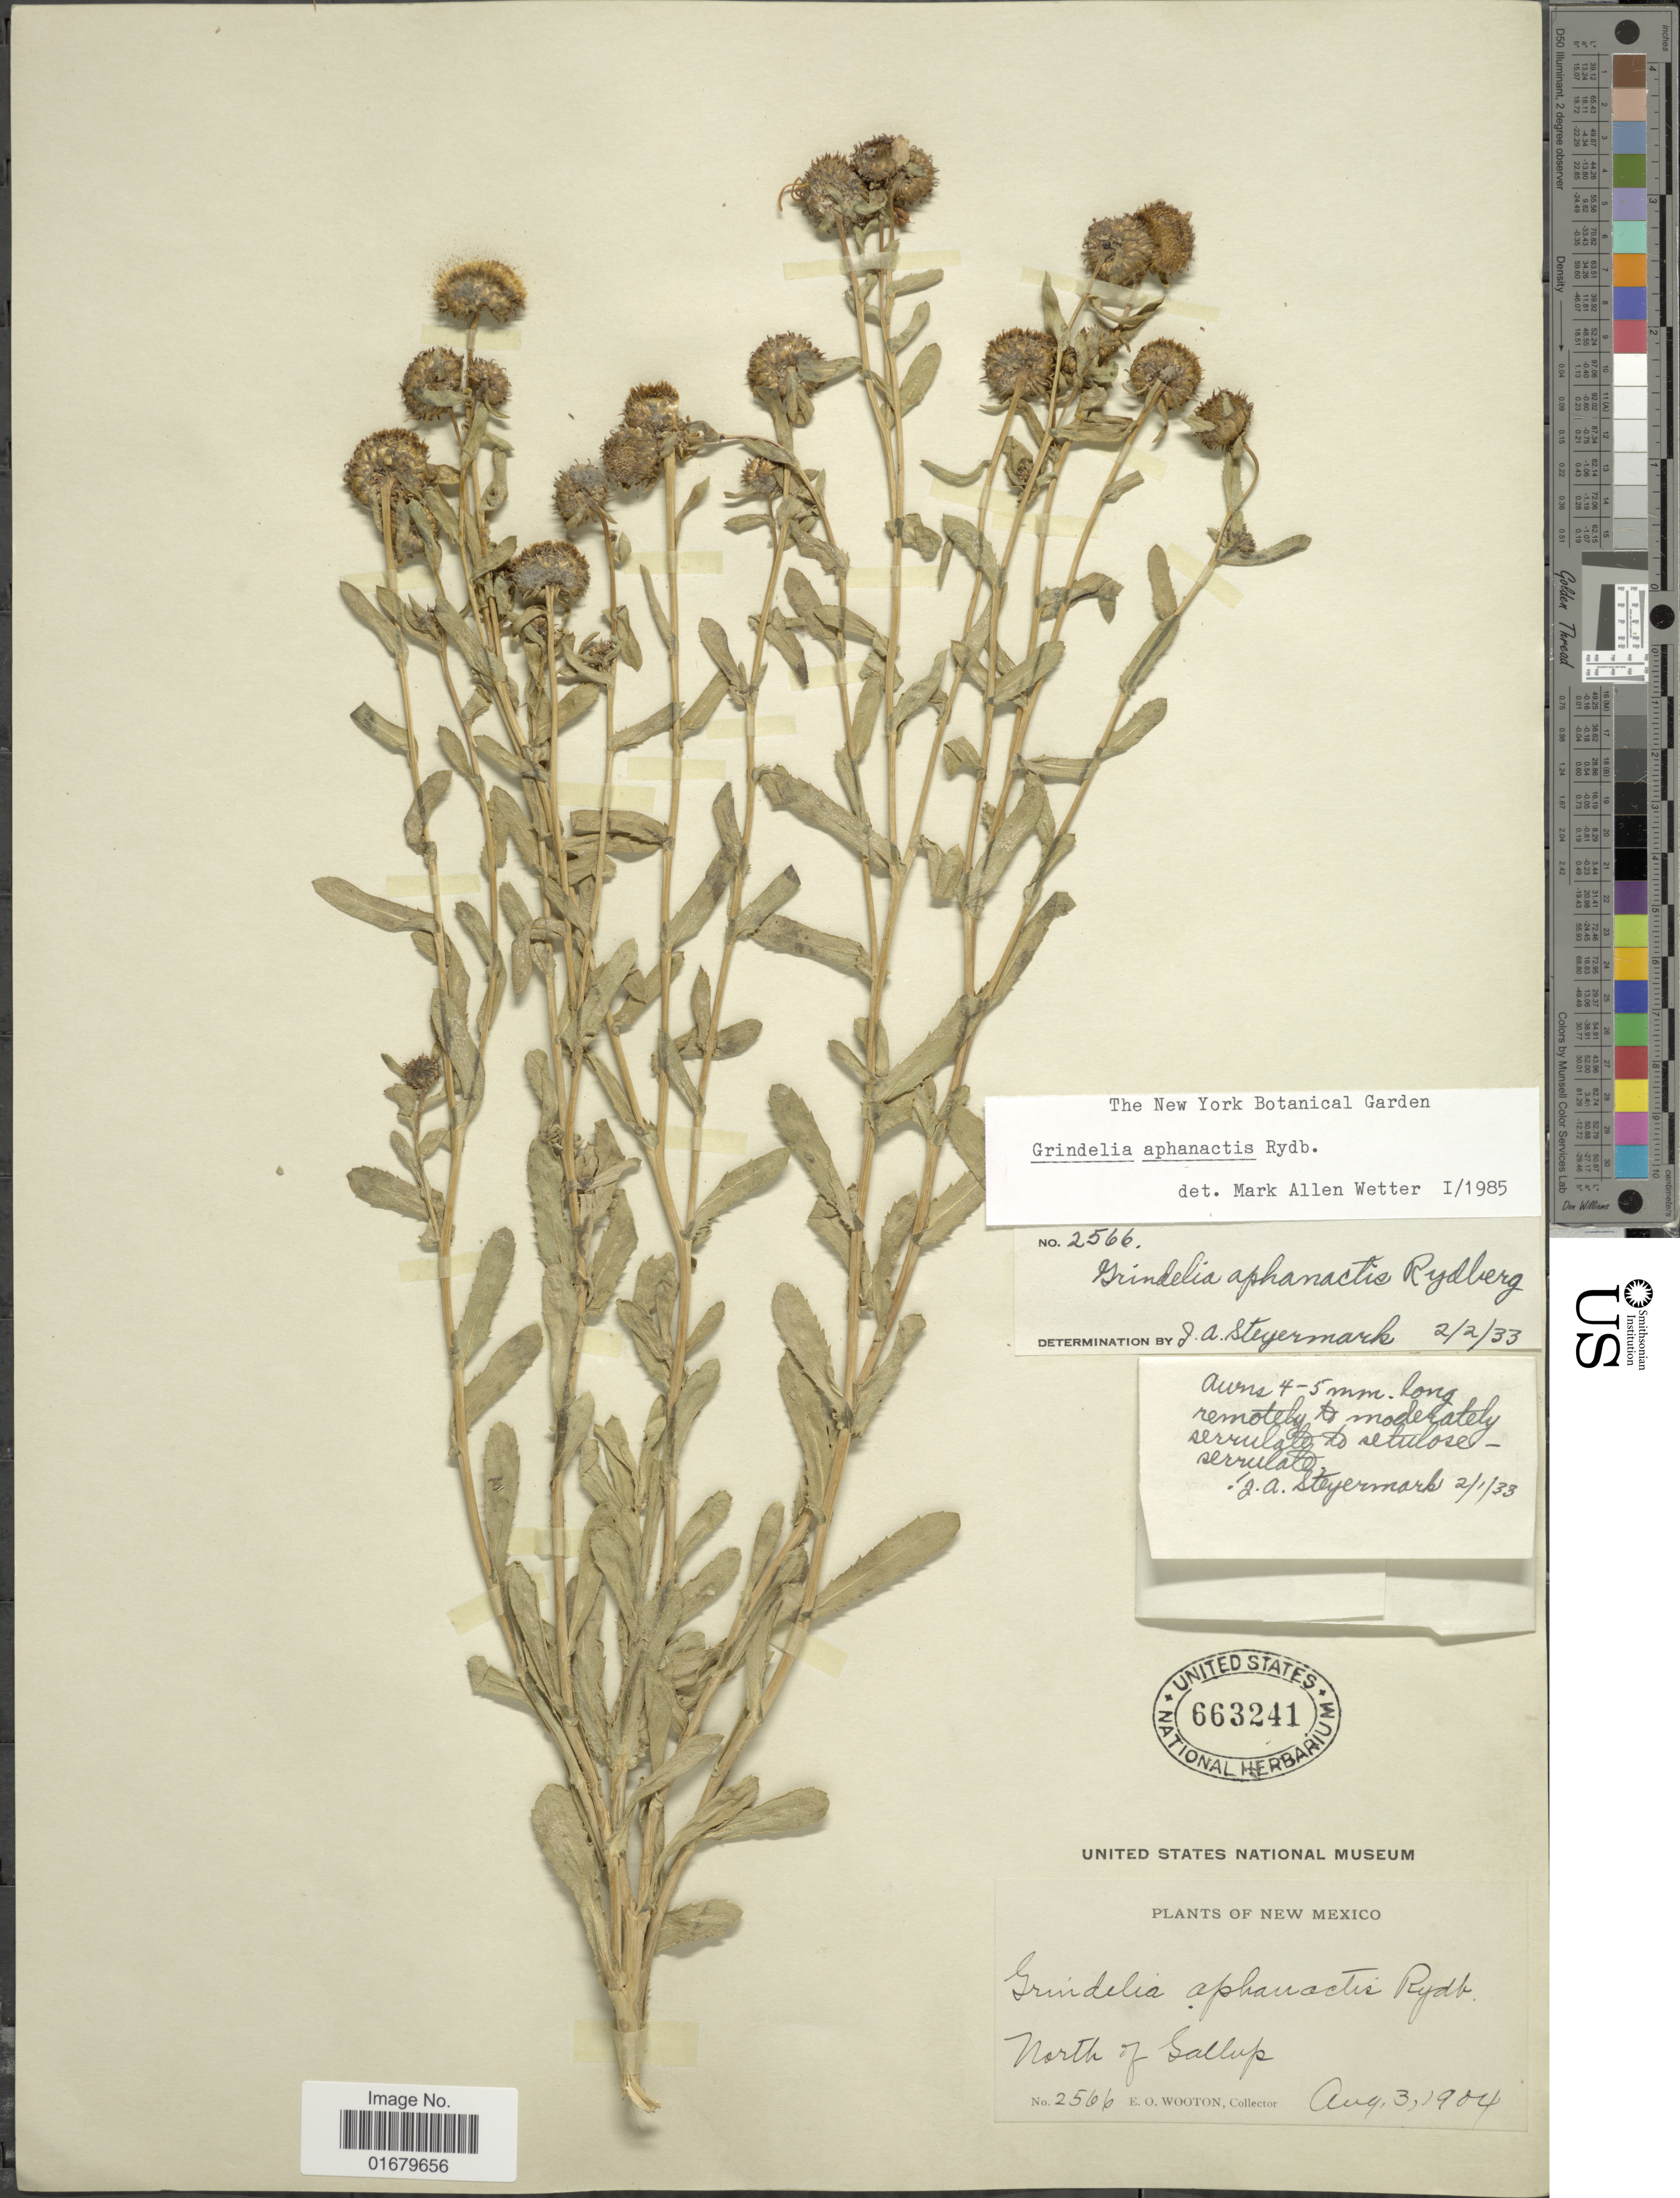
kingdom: Plantae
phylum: Tracheophyta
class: Magnoliopsida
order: Asterales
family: Asteraceae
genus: Grindelia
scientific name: Grindelia aphanactis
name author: Rydb.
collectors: E. O. Wooton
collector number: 2566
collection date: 1904-08-03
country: United States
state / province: New Mexico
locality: North of Gallup.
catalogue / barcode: US 663241